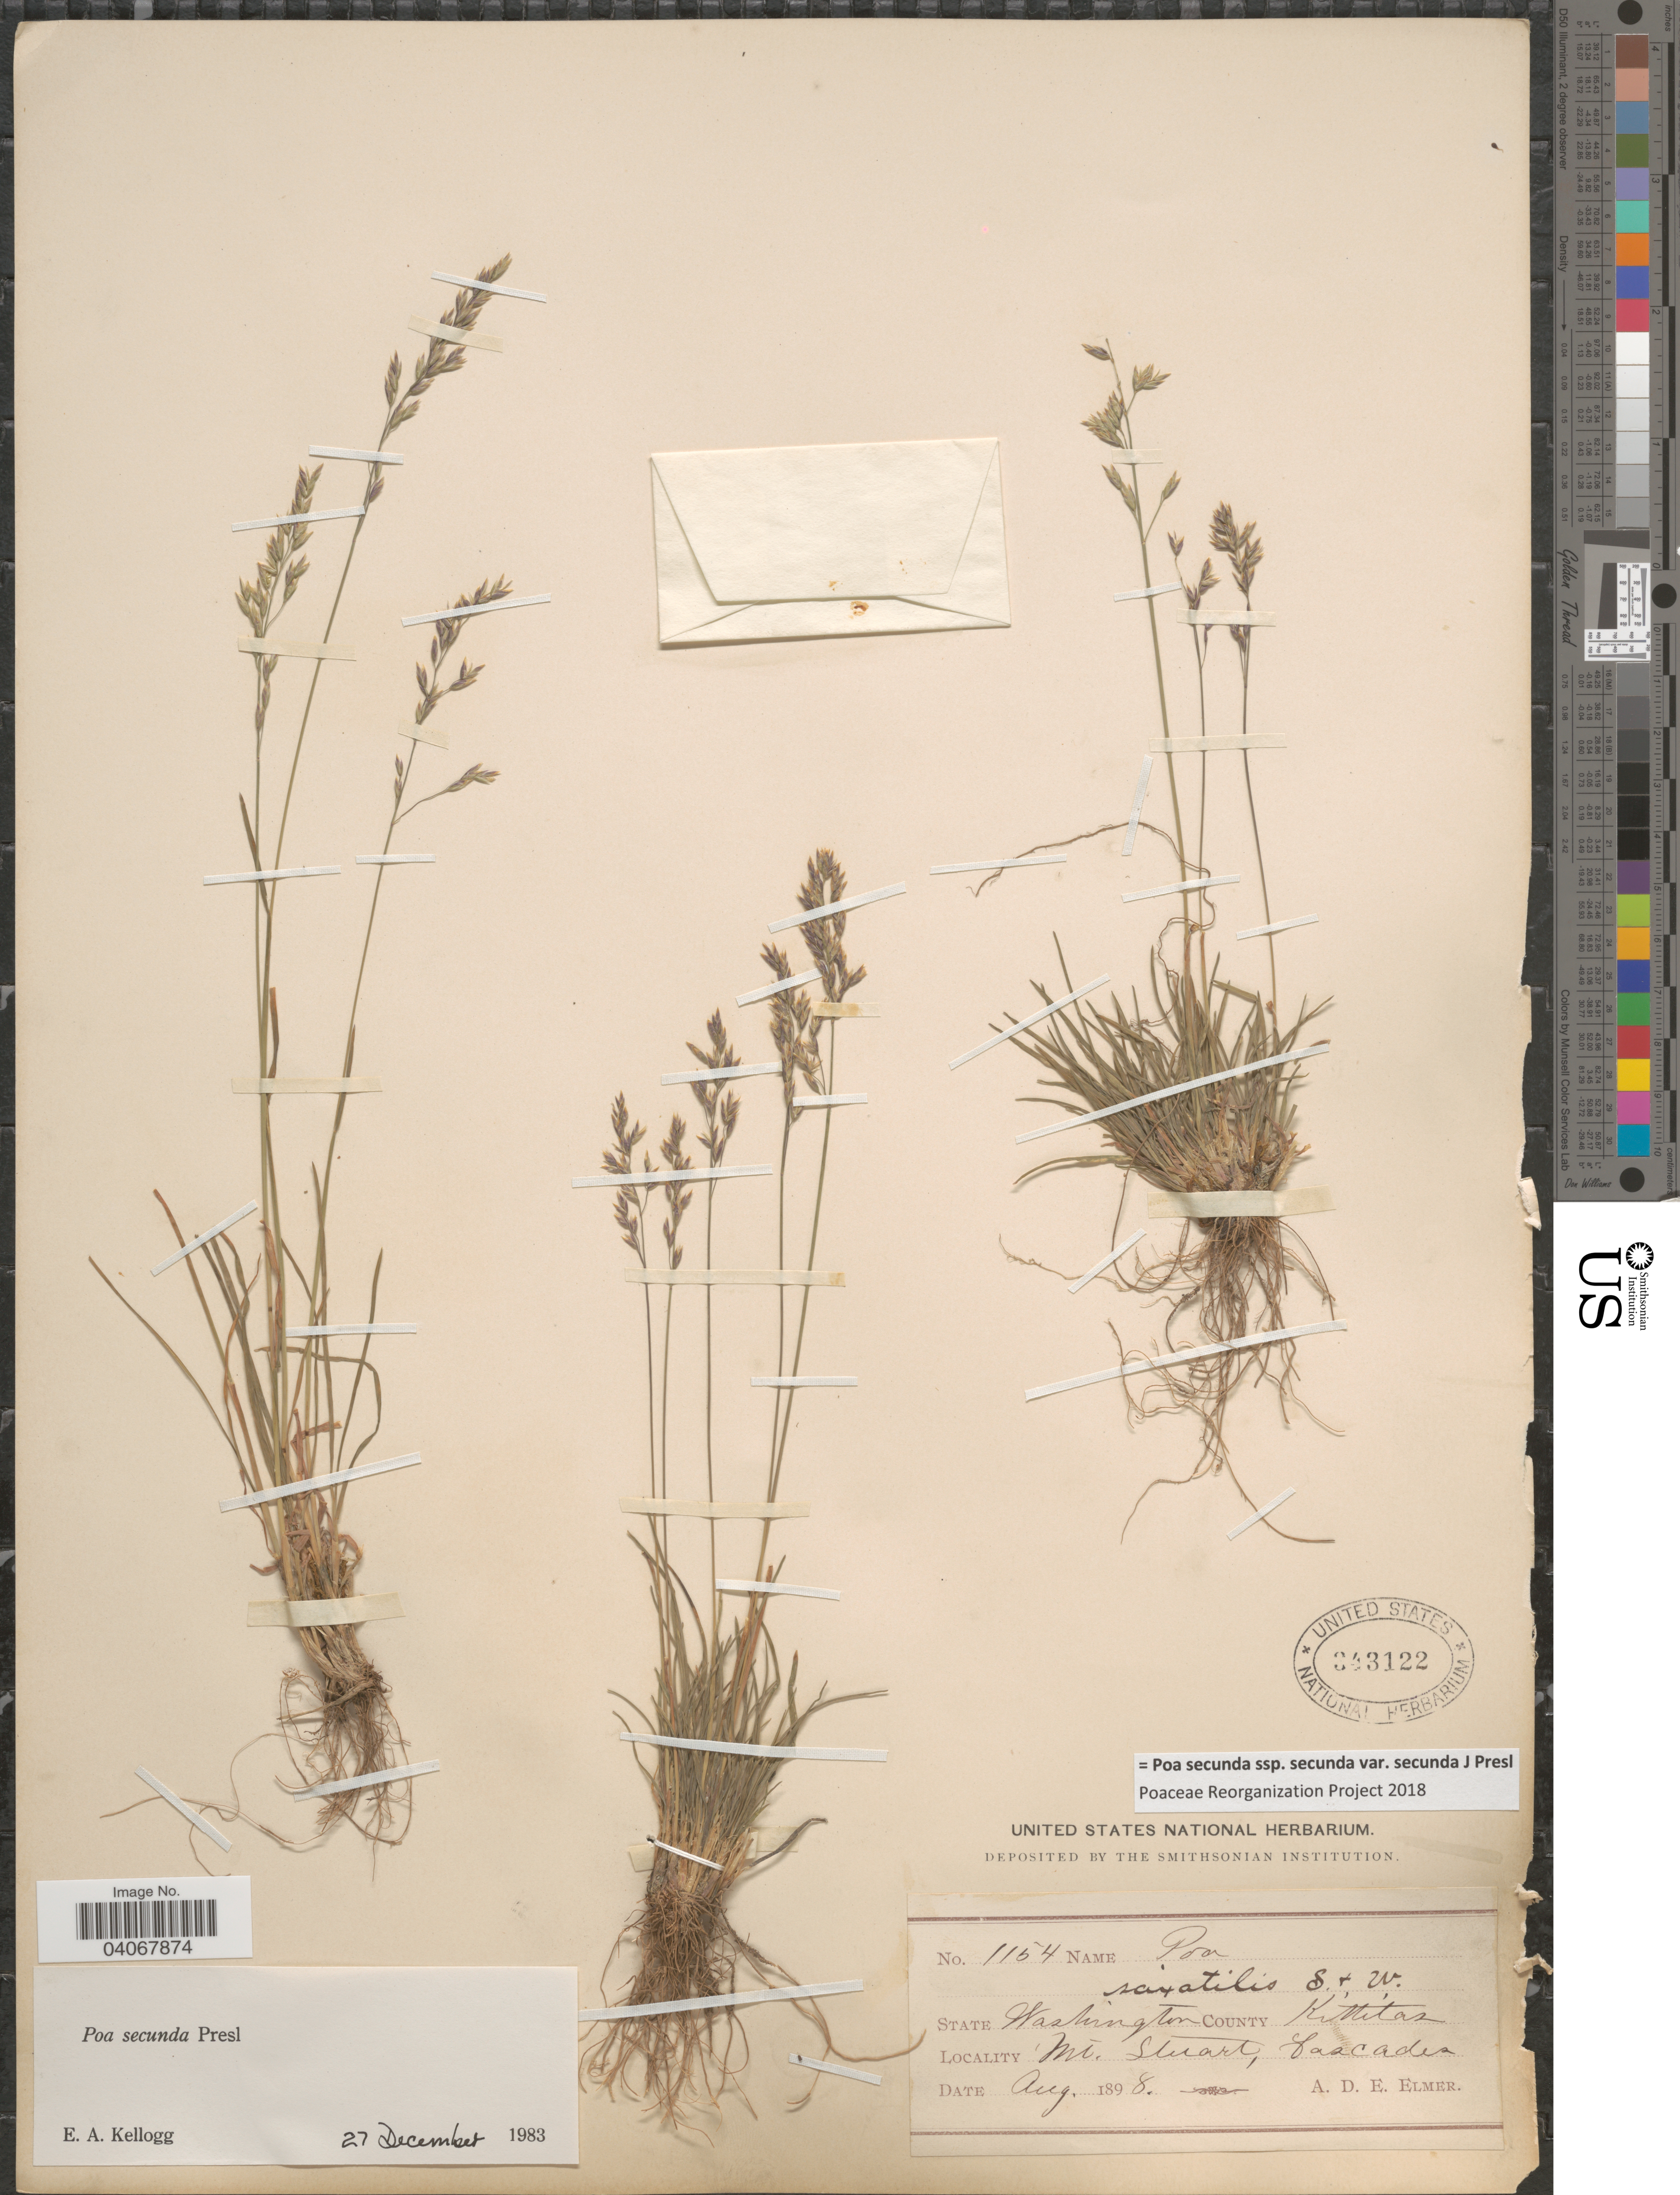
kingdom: Plantae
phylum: Tracheophyta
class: Liliopsida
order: Poales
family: Poaceae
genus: Poa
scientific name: Poa secunda subsp. secunda var. secunda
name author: J. Presl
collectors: A. D. E. Elmer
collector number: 1154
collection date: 1898-08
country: United States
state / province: Washington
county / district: Kittitas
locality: County Kittitas. Mt. Stuart, Cascades.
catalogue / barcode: US 343122